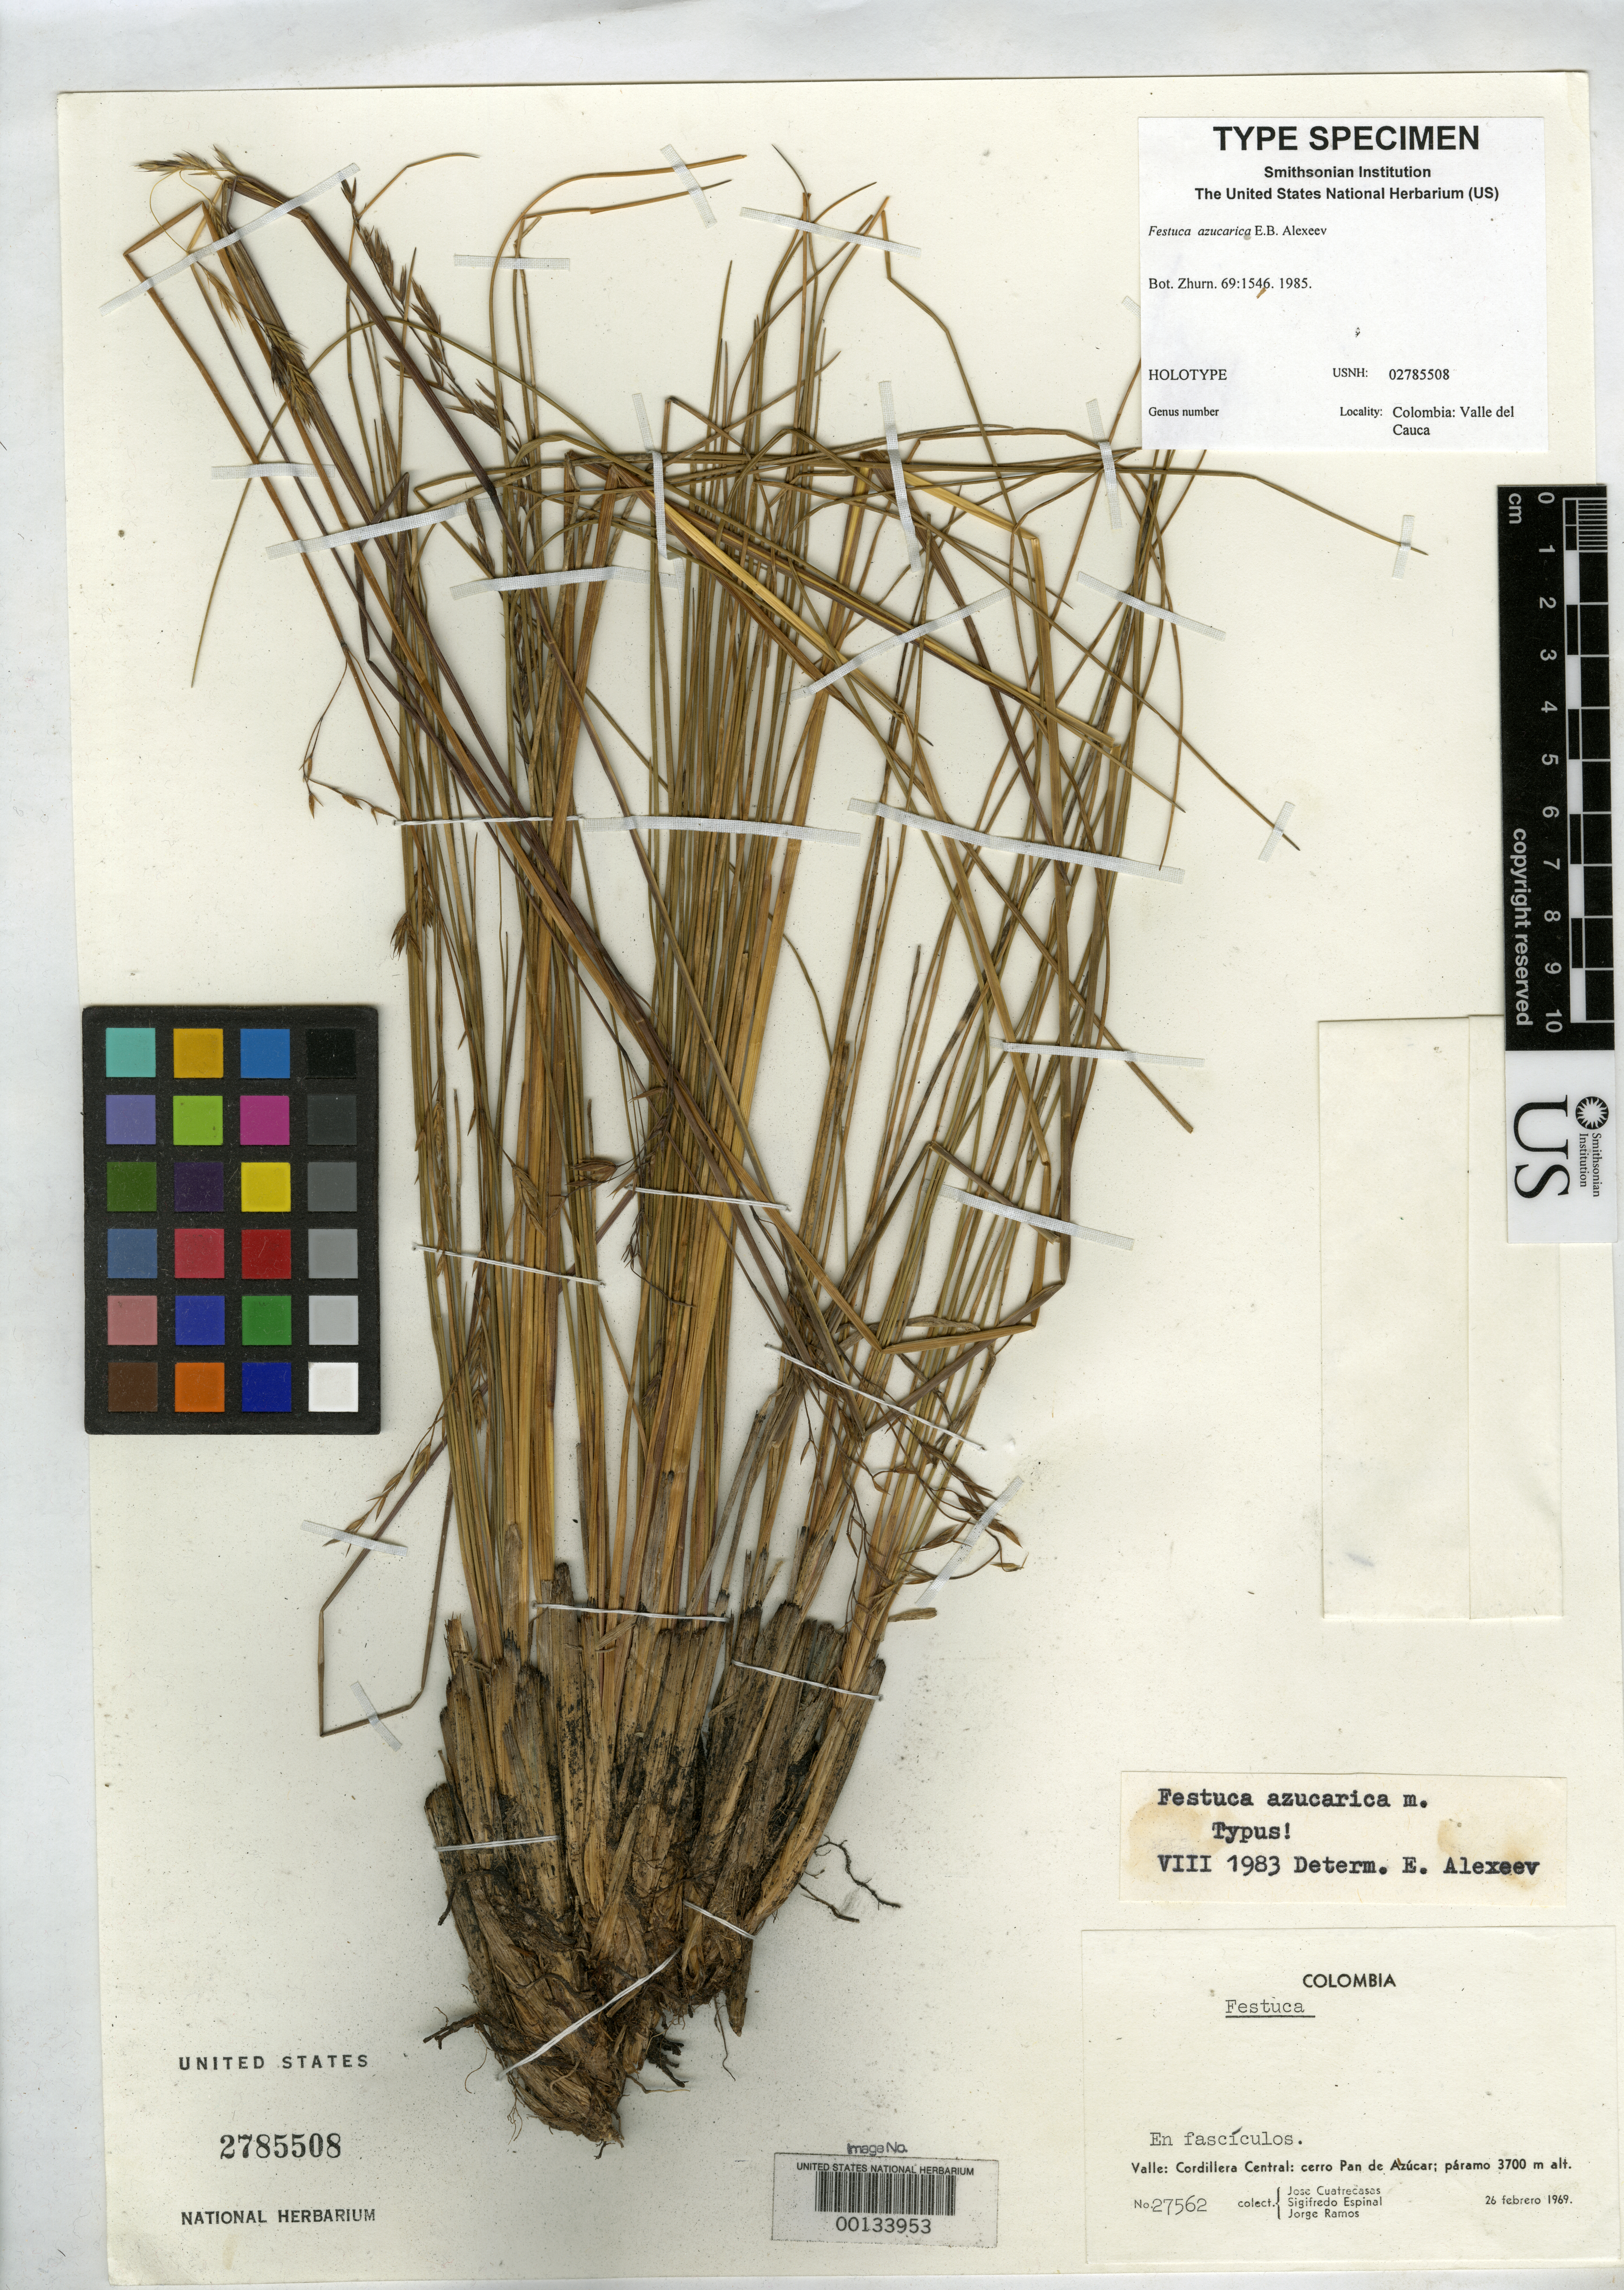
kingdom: Plantae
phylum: Tracheophyta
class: Liliopsida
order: Poales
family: Poaceae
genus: Festuca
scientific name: Festuca azucarica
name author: E.B. Alexeev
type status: Holotype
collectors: J. Cuatrecasas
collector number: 27562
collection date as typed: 26 Feb 1969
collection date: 1969-02-26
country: Colombia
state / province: Valle del Cauca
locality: Cordillera Central, Cerro Pan de Azucar.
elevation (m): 3700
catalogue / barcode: US 2785508